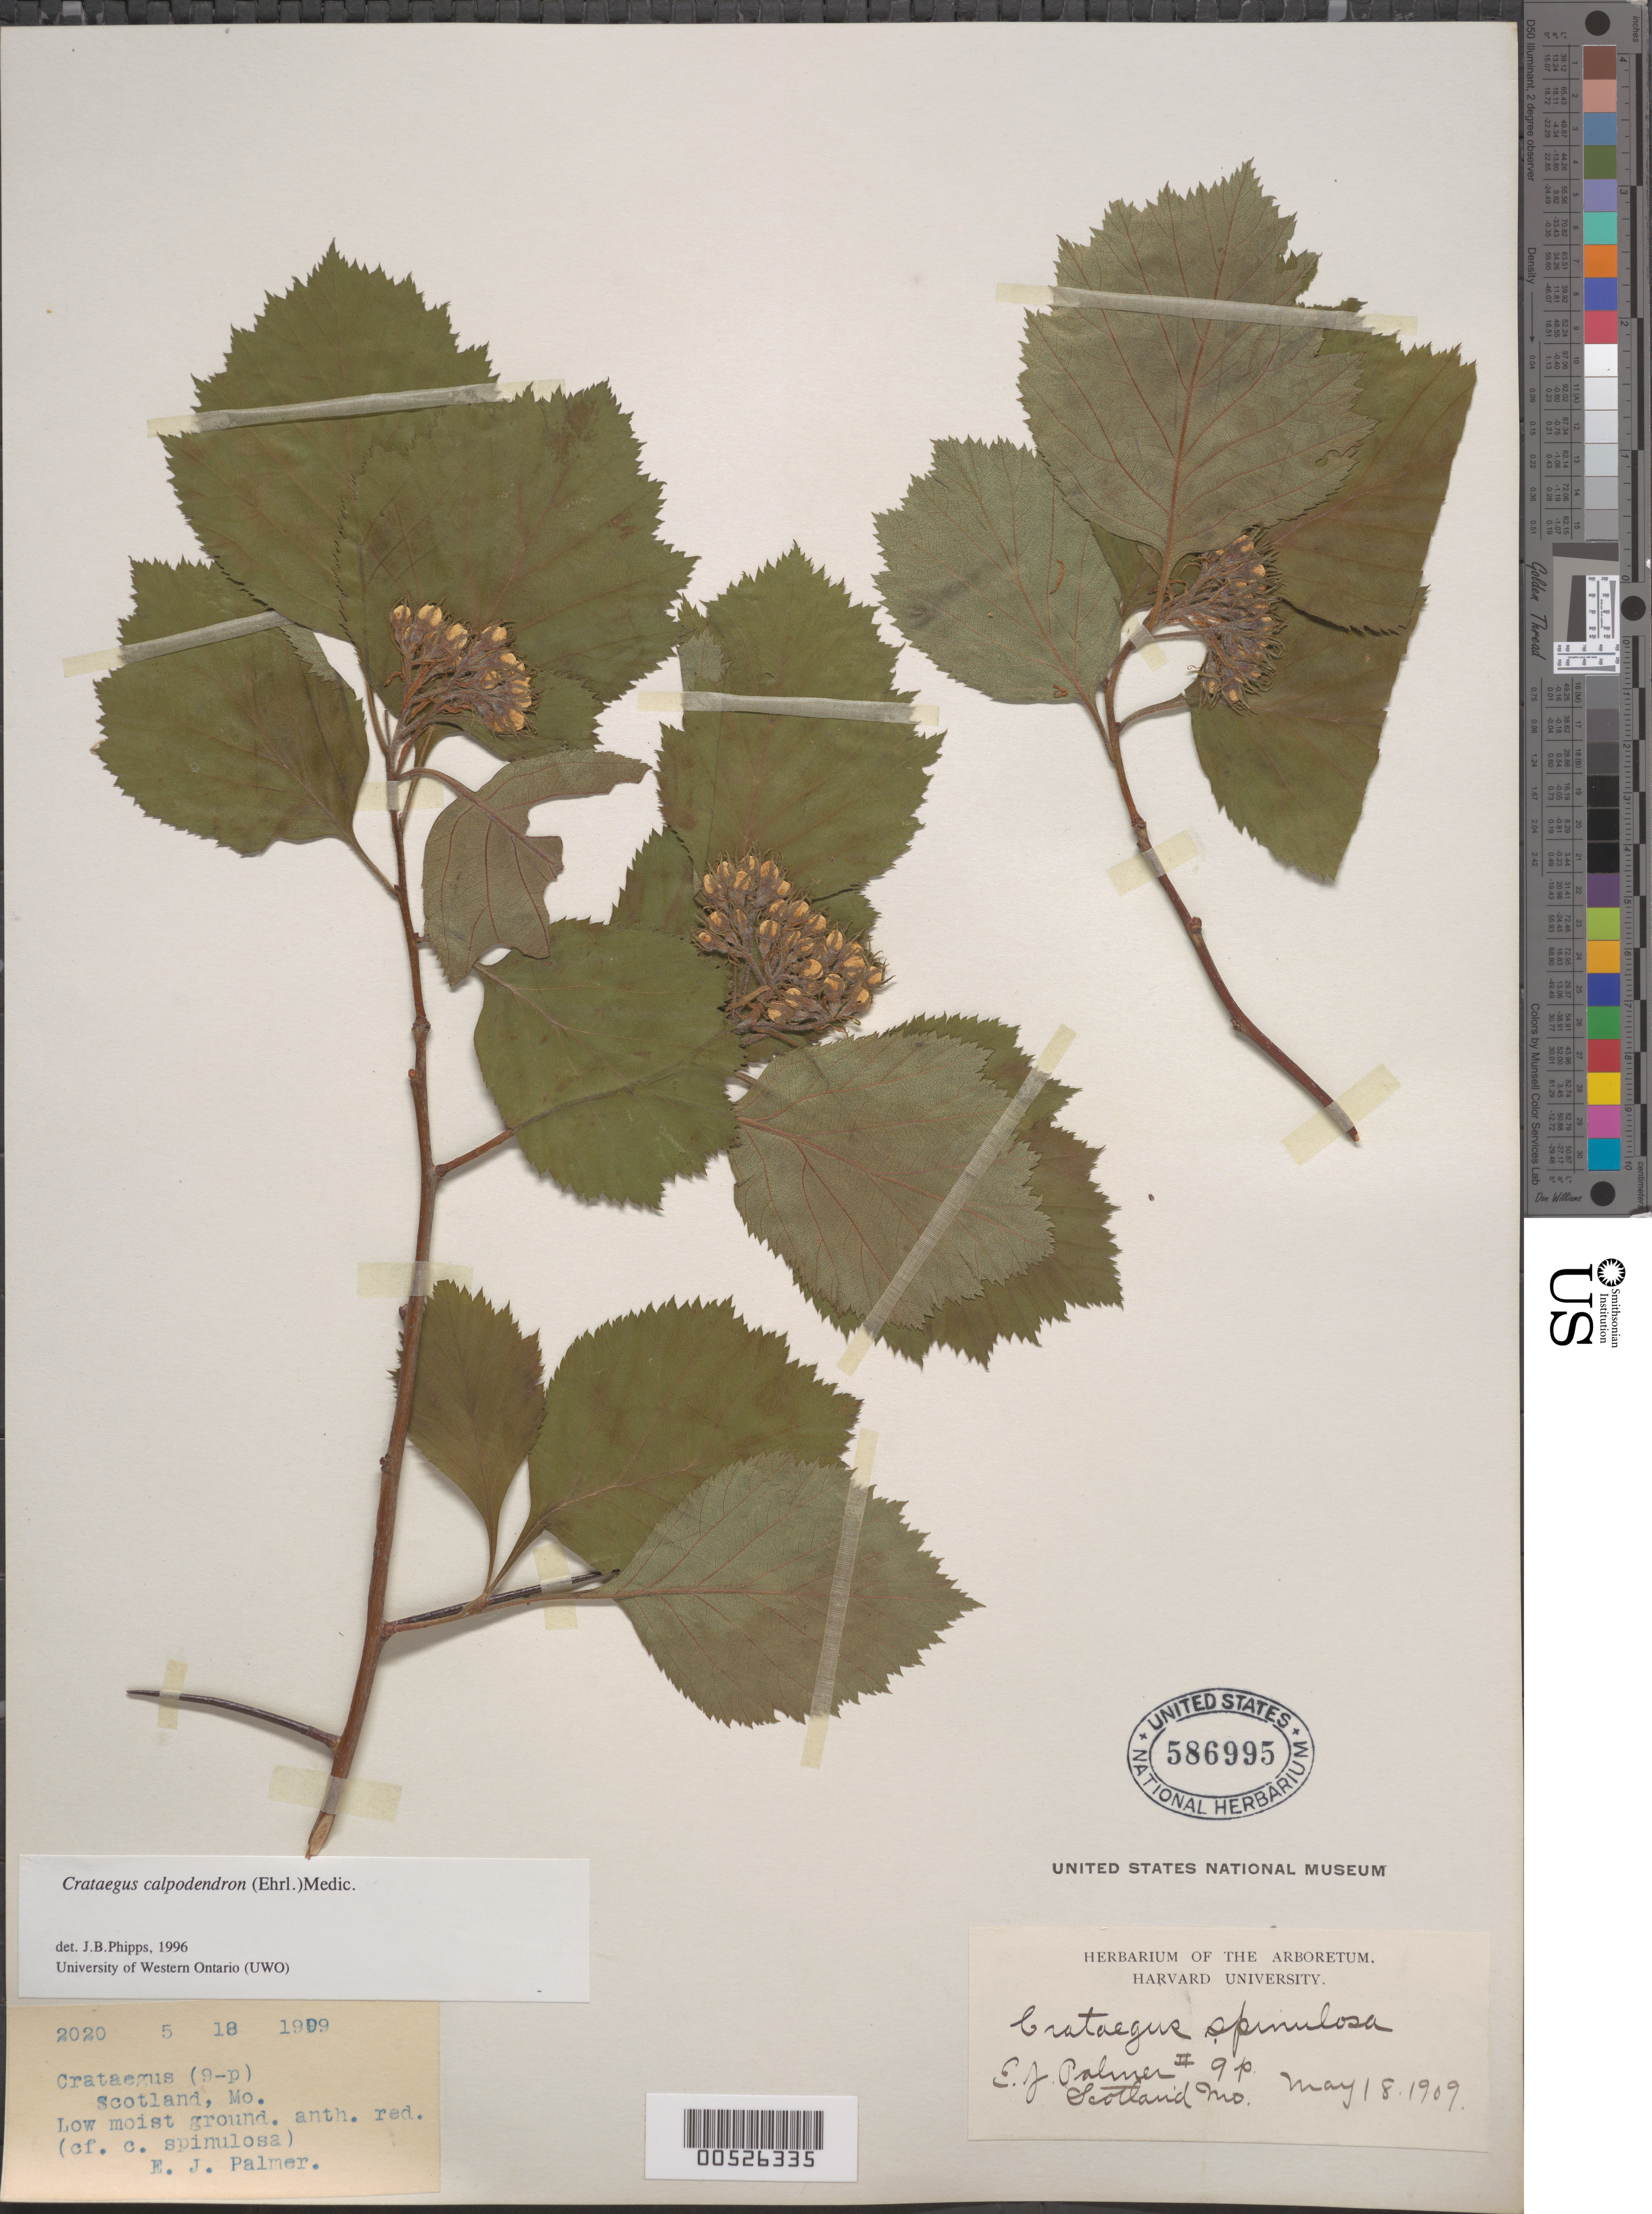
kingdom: Plantae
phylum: Tracheophyta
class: Magnoliopsida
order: Rosales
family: Rosaceae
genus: Crataegus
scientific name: Crataegus calpodendron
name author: (Ehrh.) Medik.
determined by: Phipps, James B., (UWO), University of Western Ontario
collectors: E. J. Palmer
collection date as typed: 18 May 1909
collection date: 1909-05-18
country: United States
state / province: Missouri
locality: Scotland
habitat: low moist ground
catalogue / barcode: US 586995